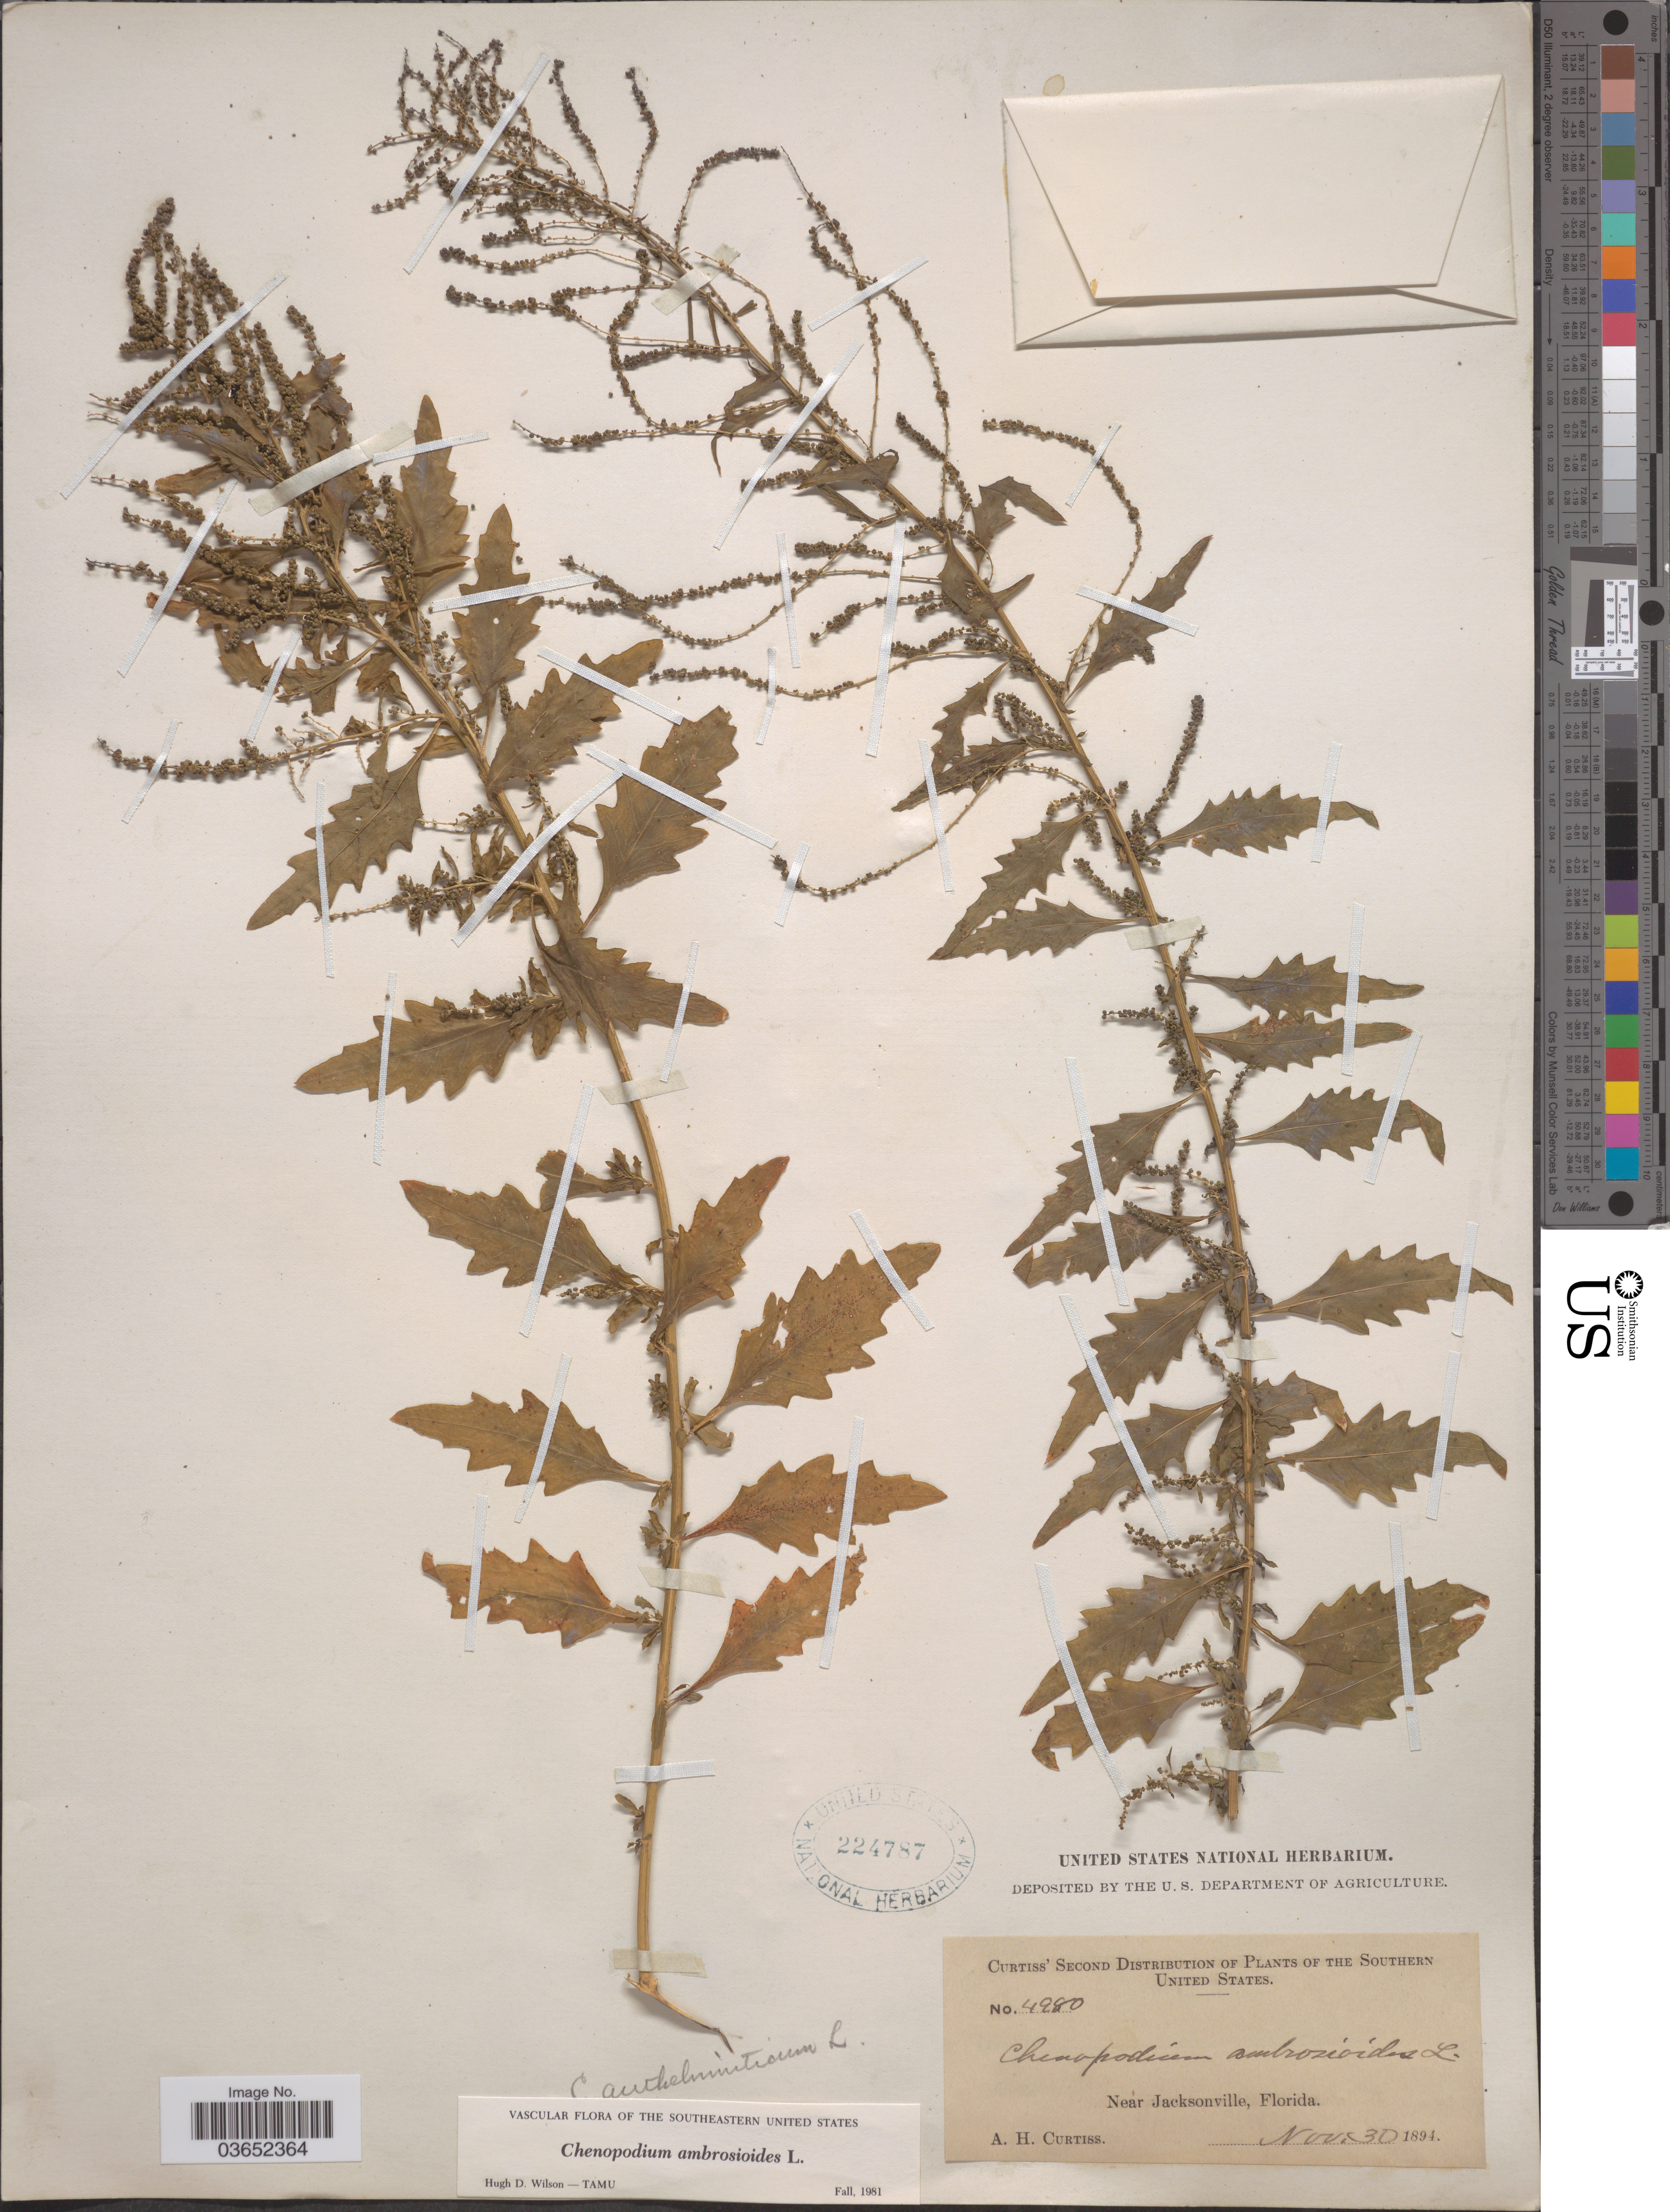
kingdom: Plantae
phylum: Tracheophyta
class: Magnoliopsida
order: Caryophyllales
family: Amaranthaceae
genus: Chenopodium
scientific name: Chenopodium ambrosioides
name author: L.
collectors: A. H. Curtiss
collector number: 4980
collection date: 1894-11-30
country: United States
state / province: Florida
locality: The Southern United States. Near Jacksonville.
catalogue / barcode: US 224787